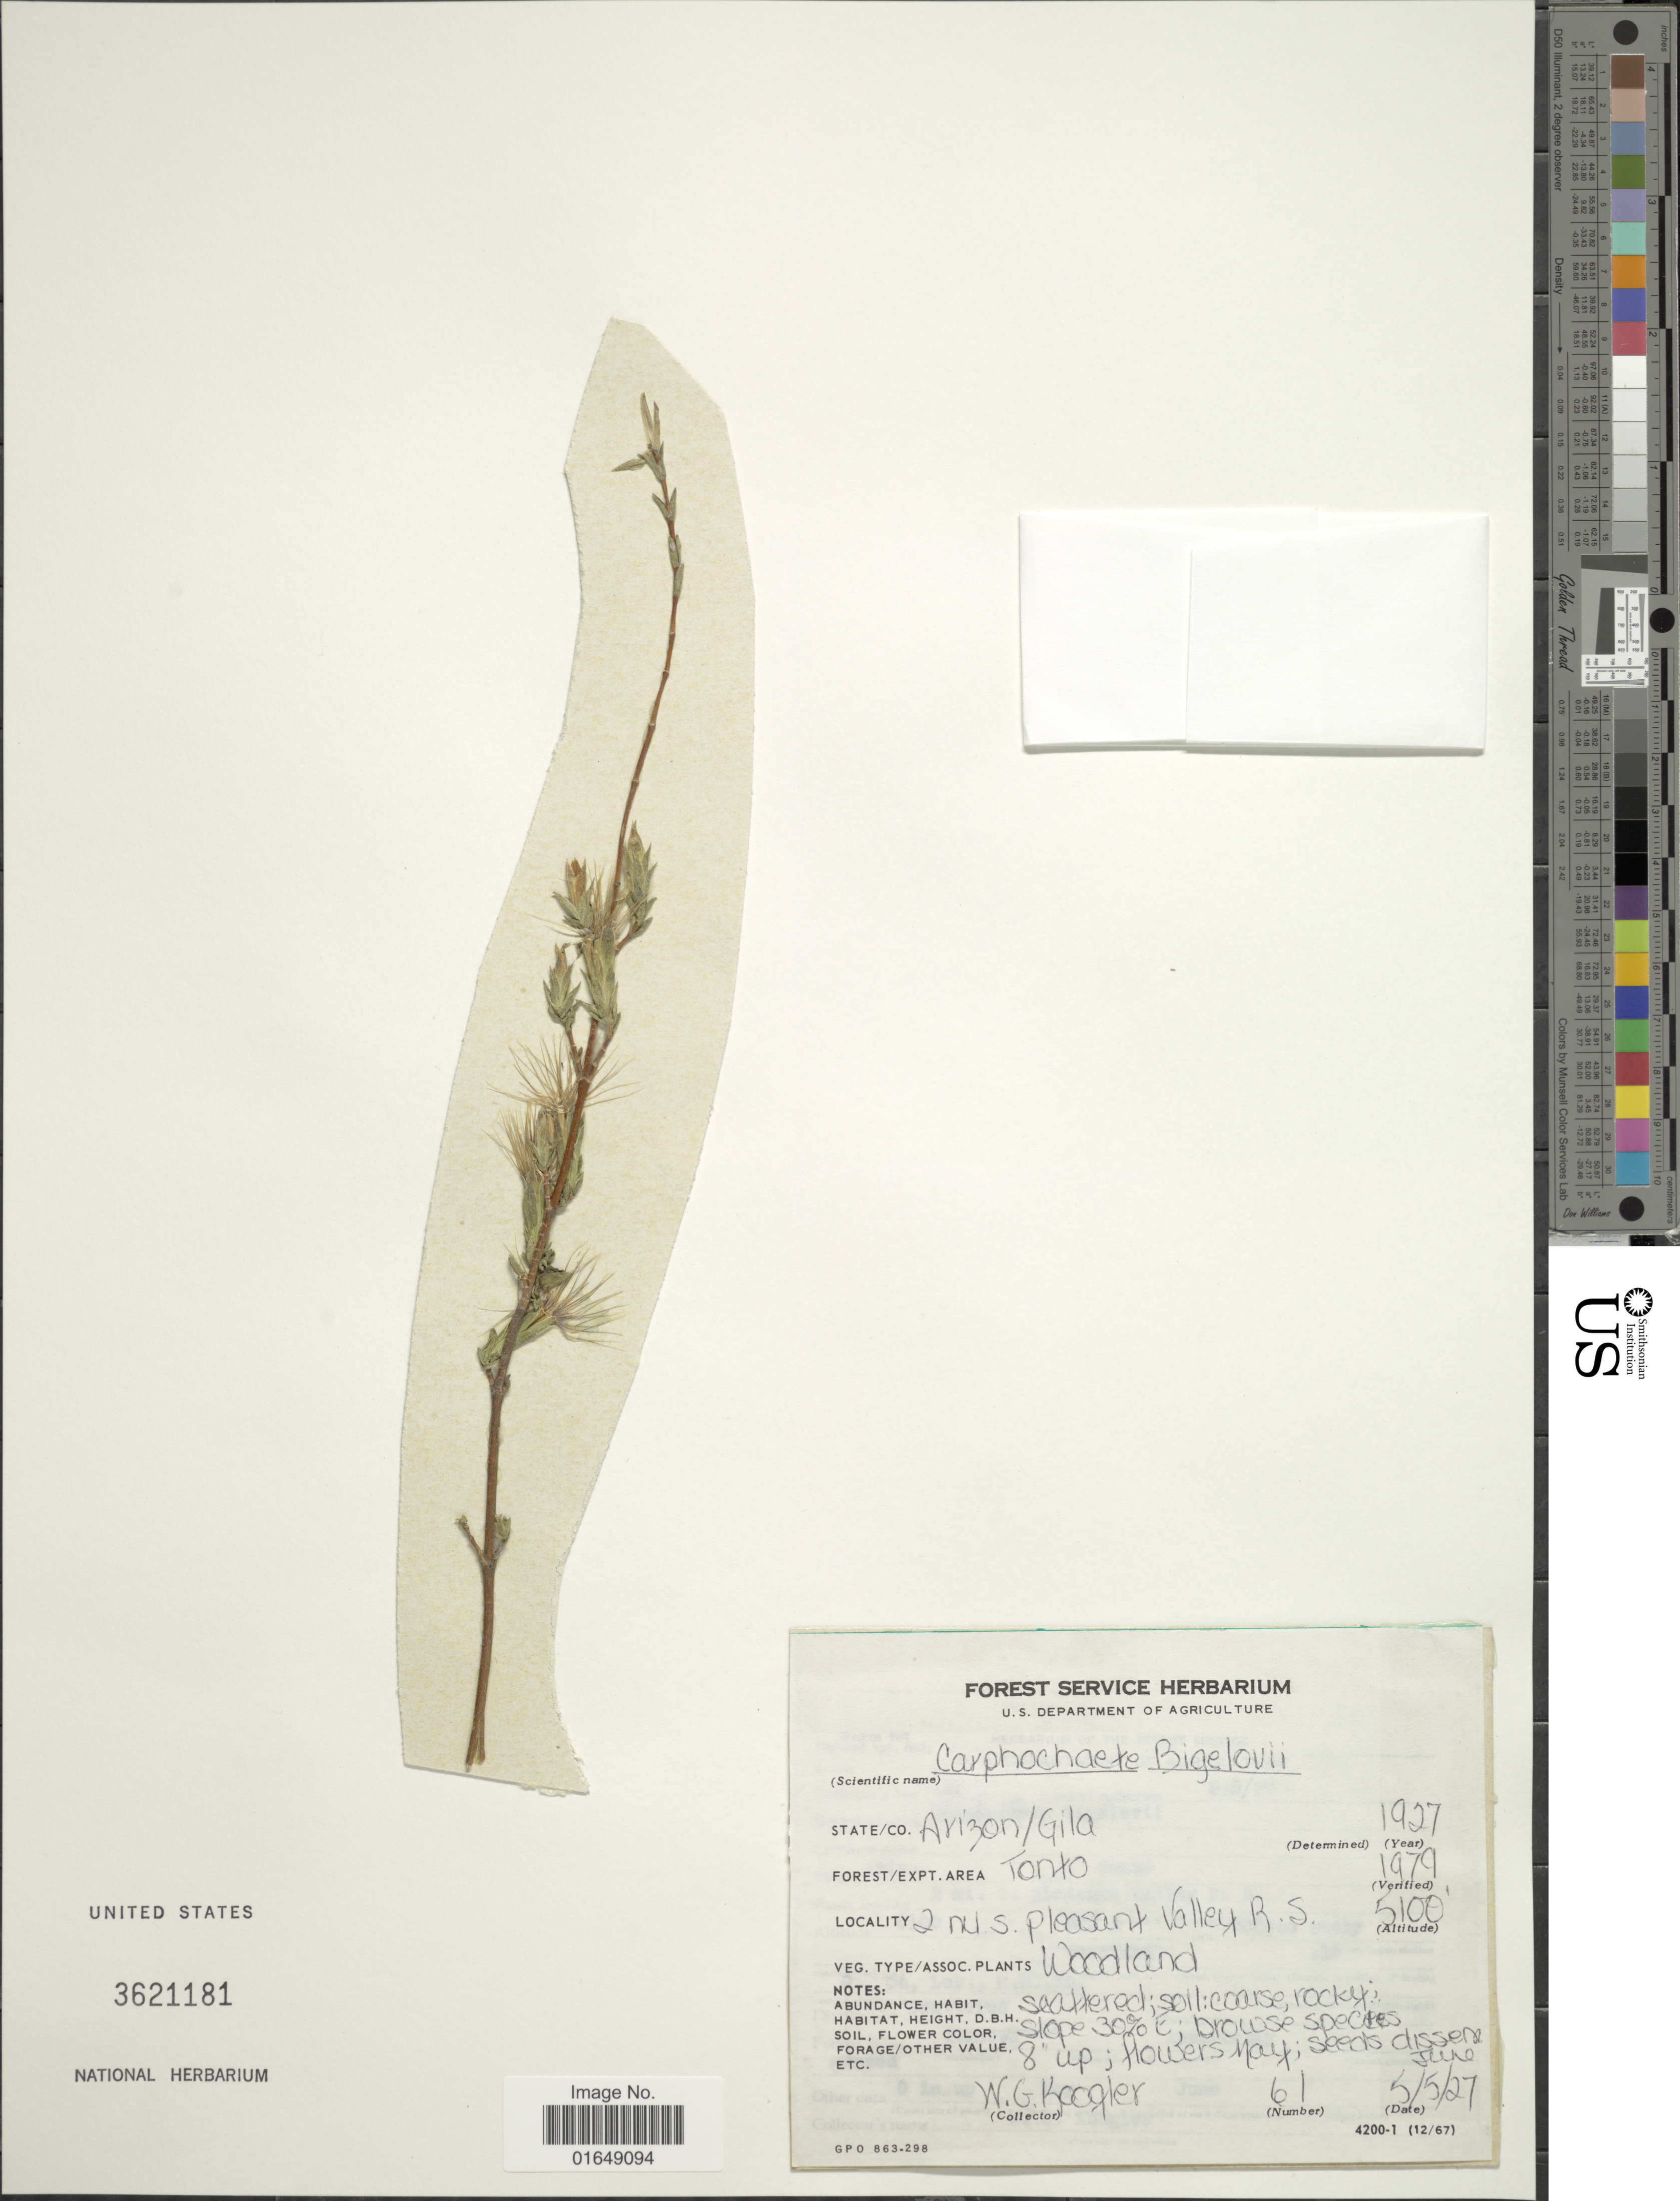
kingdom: Plantae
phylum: Tracheophyta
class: Magnoliopsida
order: Asterales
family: Asteraceae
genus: Carphochaete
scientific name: Carphochaete bigelovii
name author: A. Gray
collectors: W. Koogler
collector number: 61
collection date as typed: Transcribed d/m/y: 5/5/27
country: United States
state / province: Arizona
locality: State/Co. Arizon/Gila, Tonto, 2 nu. s. pleasant Valley R.S., woodland.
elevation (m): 1554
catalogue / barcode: US 3621181